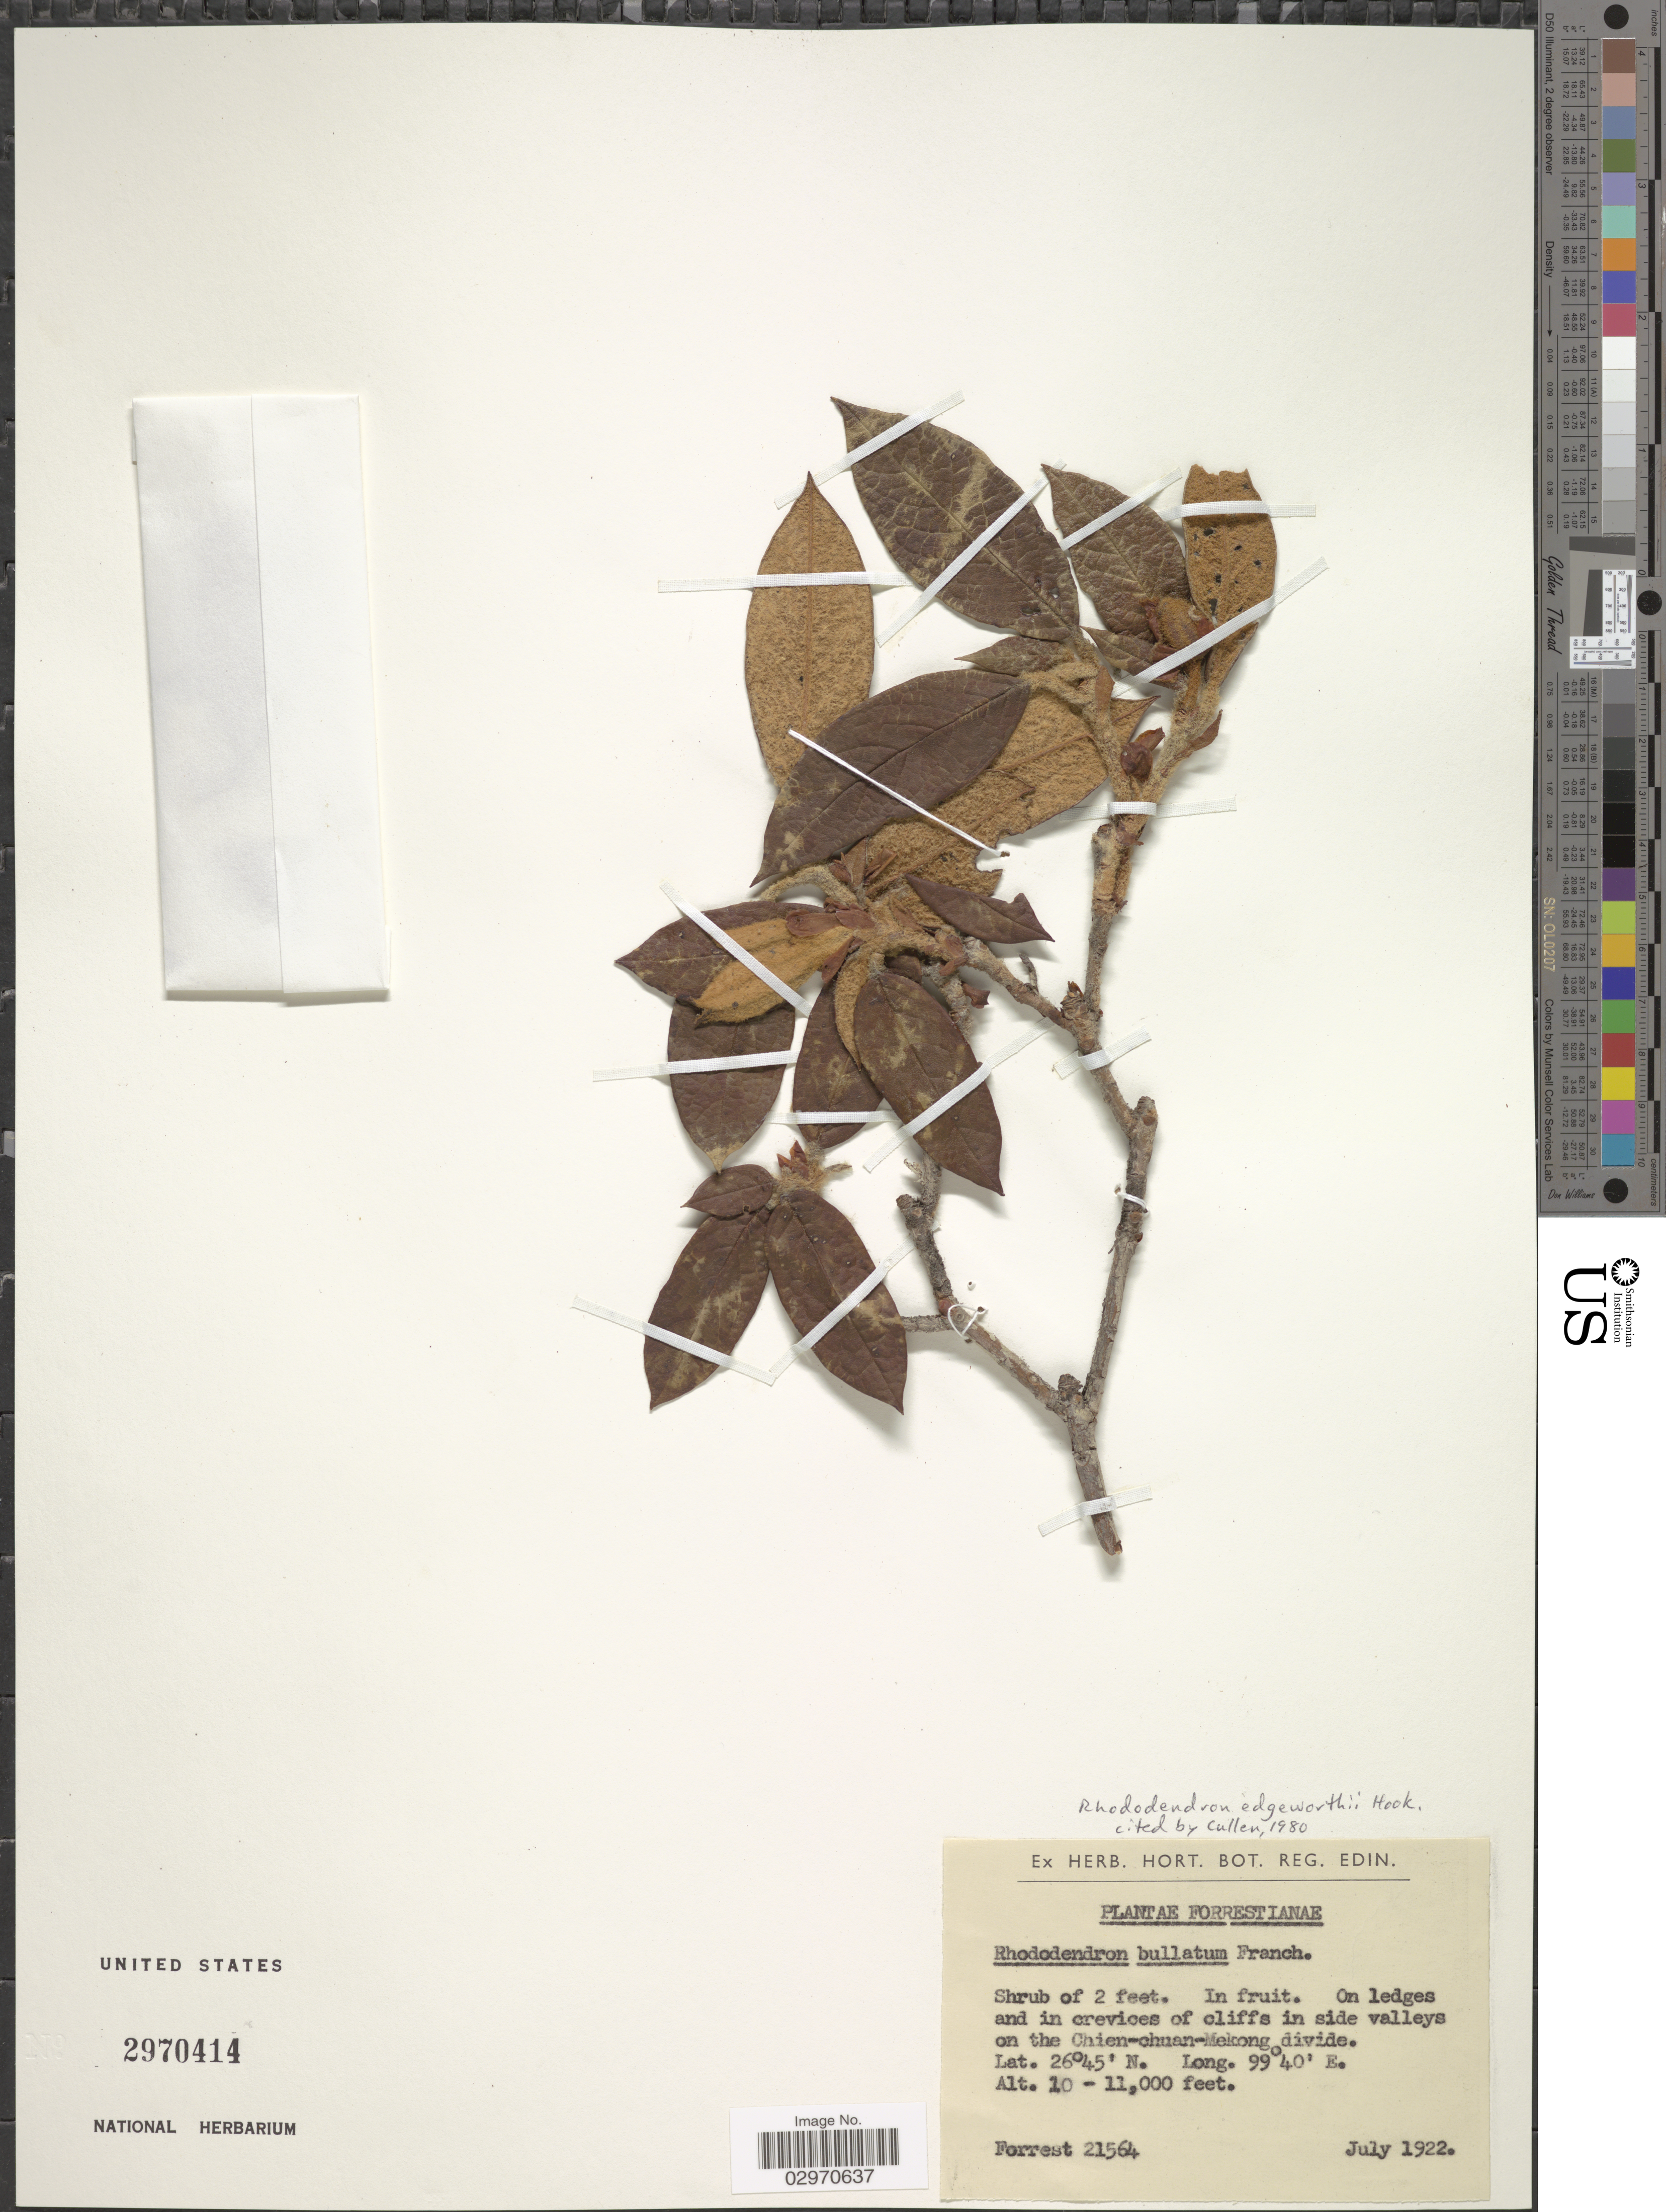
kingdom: Plantae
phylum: Tracheophyta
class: Magnoliopsida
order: Ericales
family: Ericaceae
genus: Rhododendron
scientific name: Rhododendron edgeworthii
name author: Hook.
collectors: -. Forrest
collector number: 21564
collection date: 1922-07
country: China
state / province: Yunnan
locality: In side valleys on the Chien-chuan-Mekong divide.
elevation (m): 3048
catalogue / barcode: US 2970414